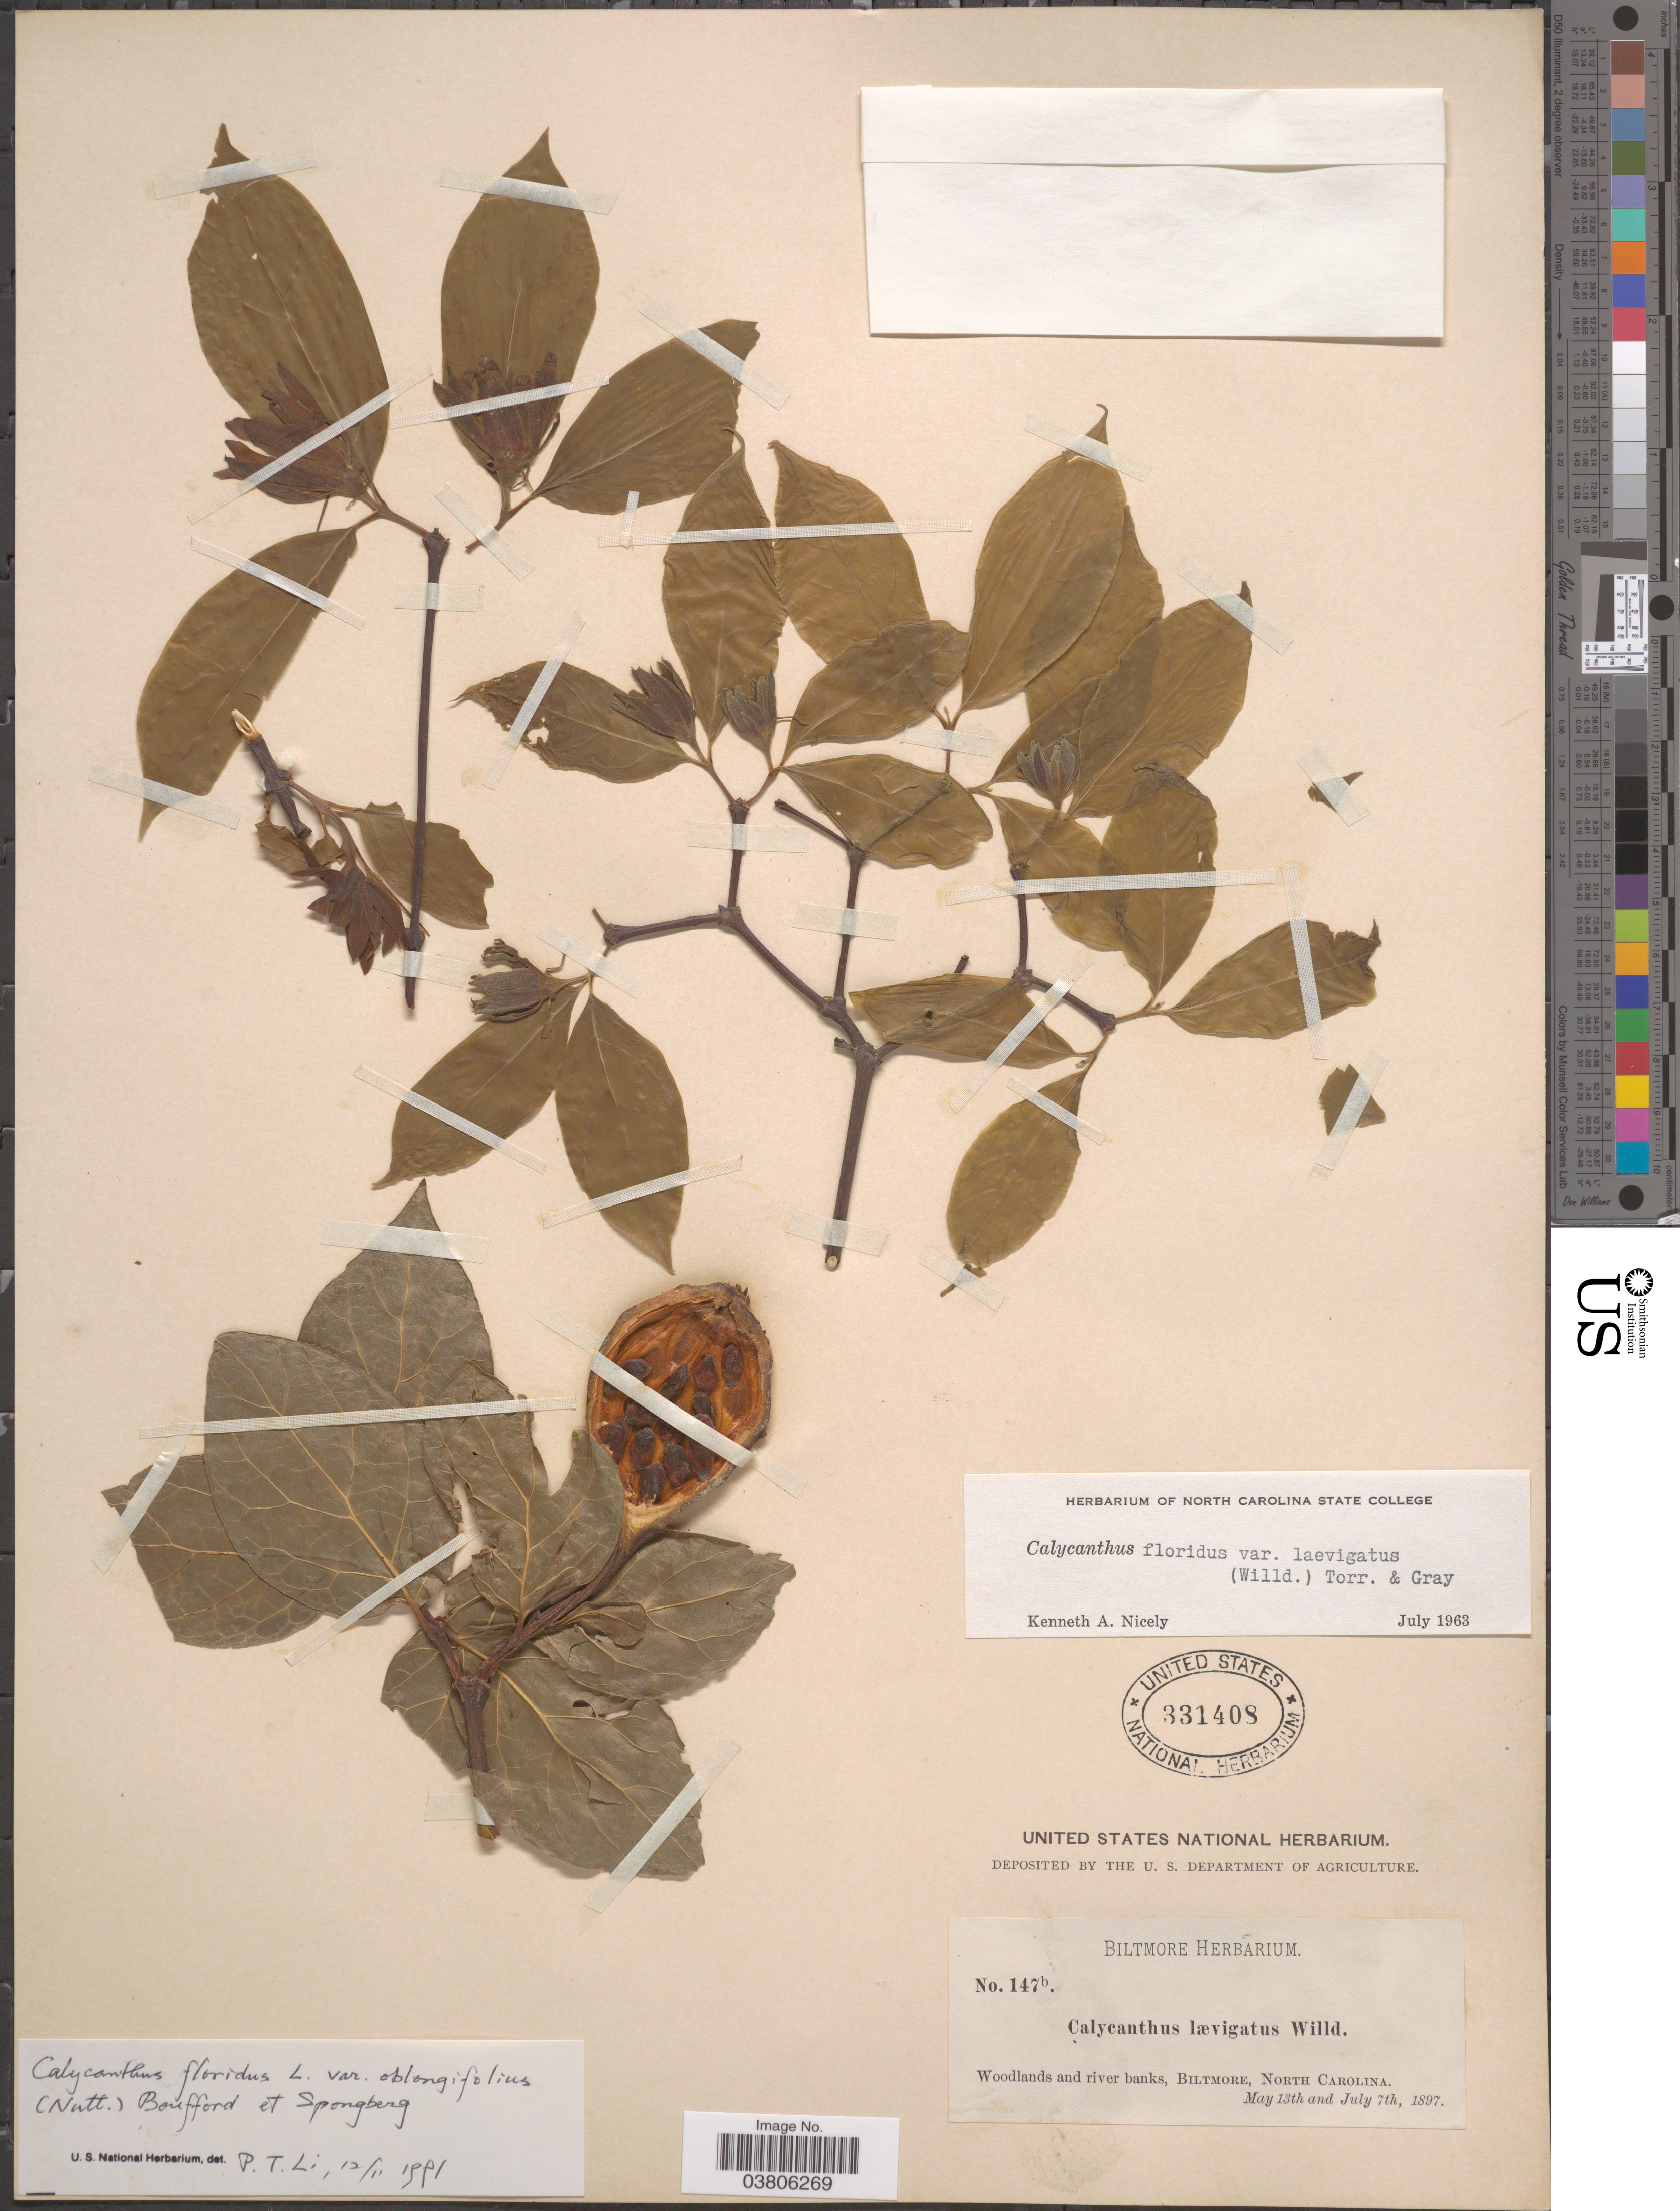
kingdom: Plantae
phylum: Tracheophyta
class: Magnoliopsida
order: Laurales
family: Calycanthaceae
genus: Calycanthus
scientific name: Calycanthus floridus var. laevigatus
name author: (Willd.) Torr. & A. Gray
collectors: ex herb. Biltmore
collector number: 147b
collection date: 1897-05-13/1897-07-07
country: United States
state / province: North Carolina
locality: Woodlands and river banks, Biltmore.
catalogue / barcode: US 331408